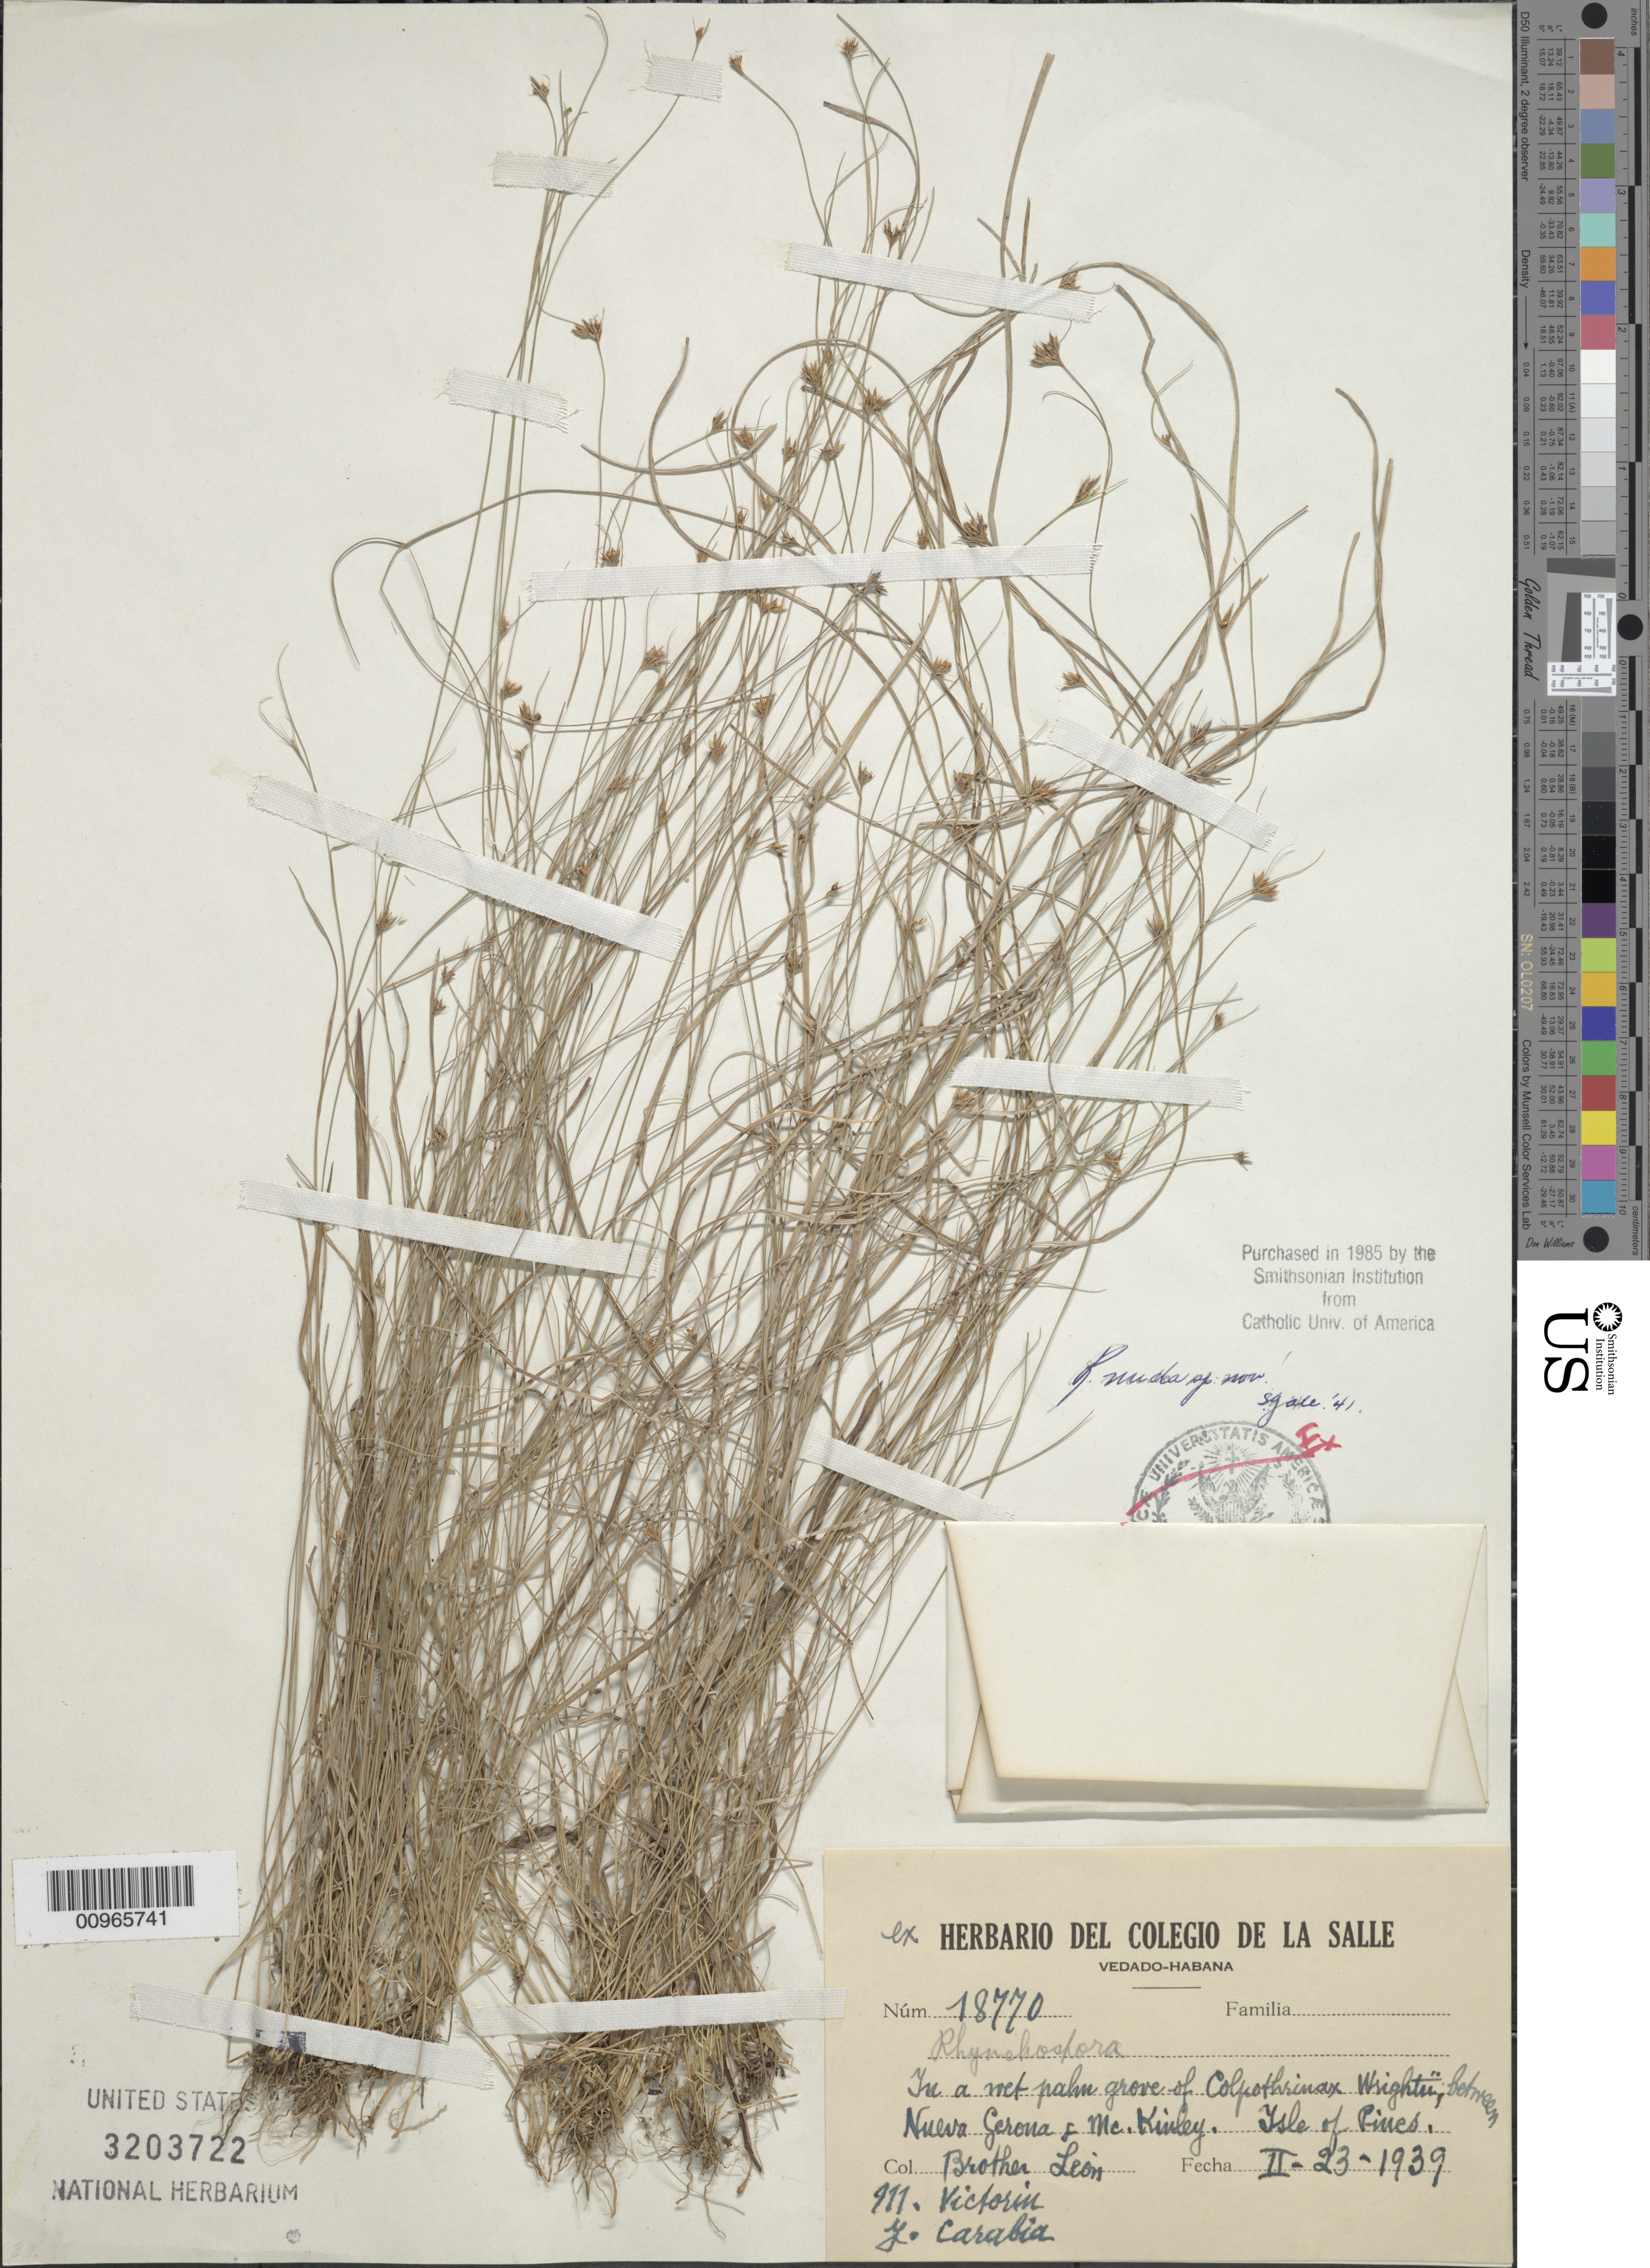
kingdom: Plantae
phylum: Tracheophyta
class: Liliopsida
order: Poales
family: Cyperaceae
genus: Rhynchospora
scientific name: Rhynchospora nuda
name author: Gale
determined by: Gale, S.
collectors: Bro. León, F. Victorin & J. Carabia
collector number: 18770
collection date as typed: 23 Feb 1939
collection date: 1939-02-23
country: Cuba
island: Isla de la Juventud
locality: Palm grove between Nueva Gerona and McKinley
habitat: In a wet palm grove of Colpothrinax Wrightii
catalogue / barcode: US 3203722